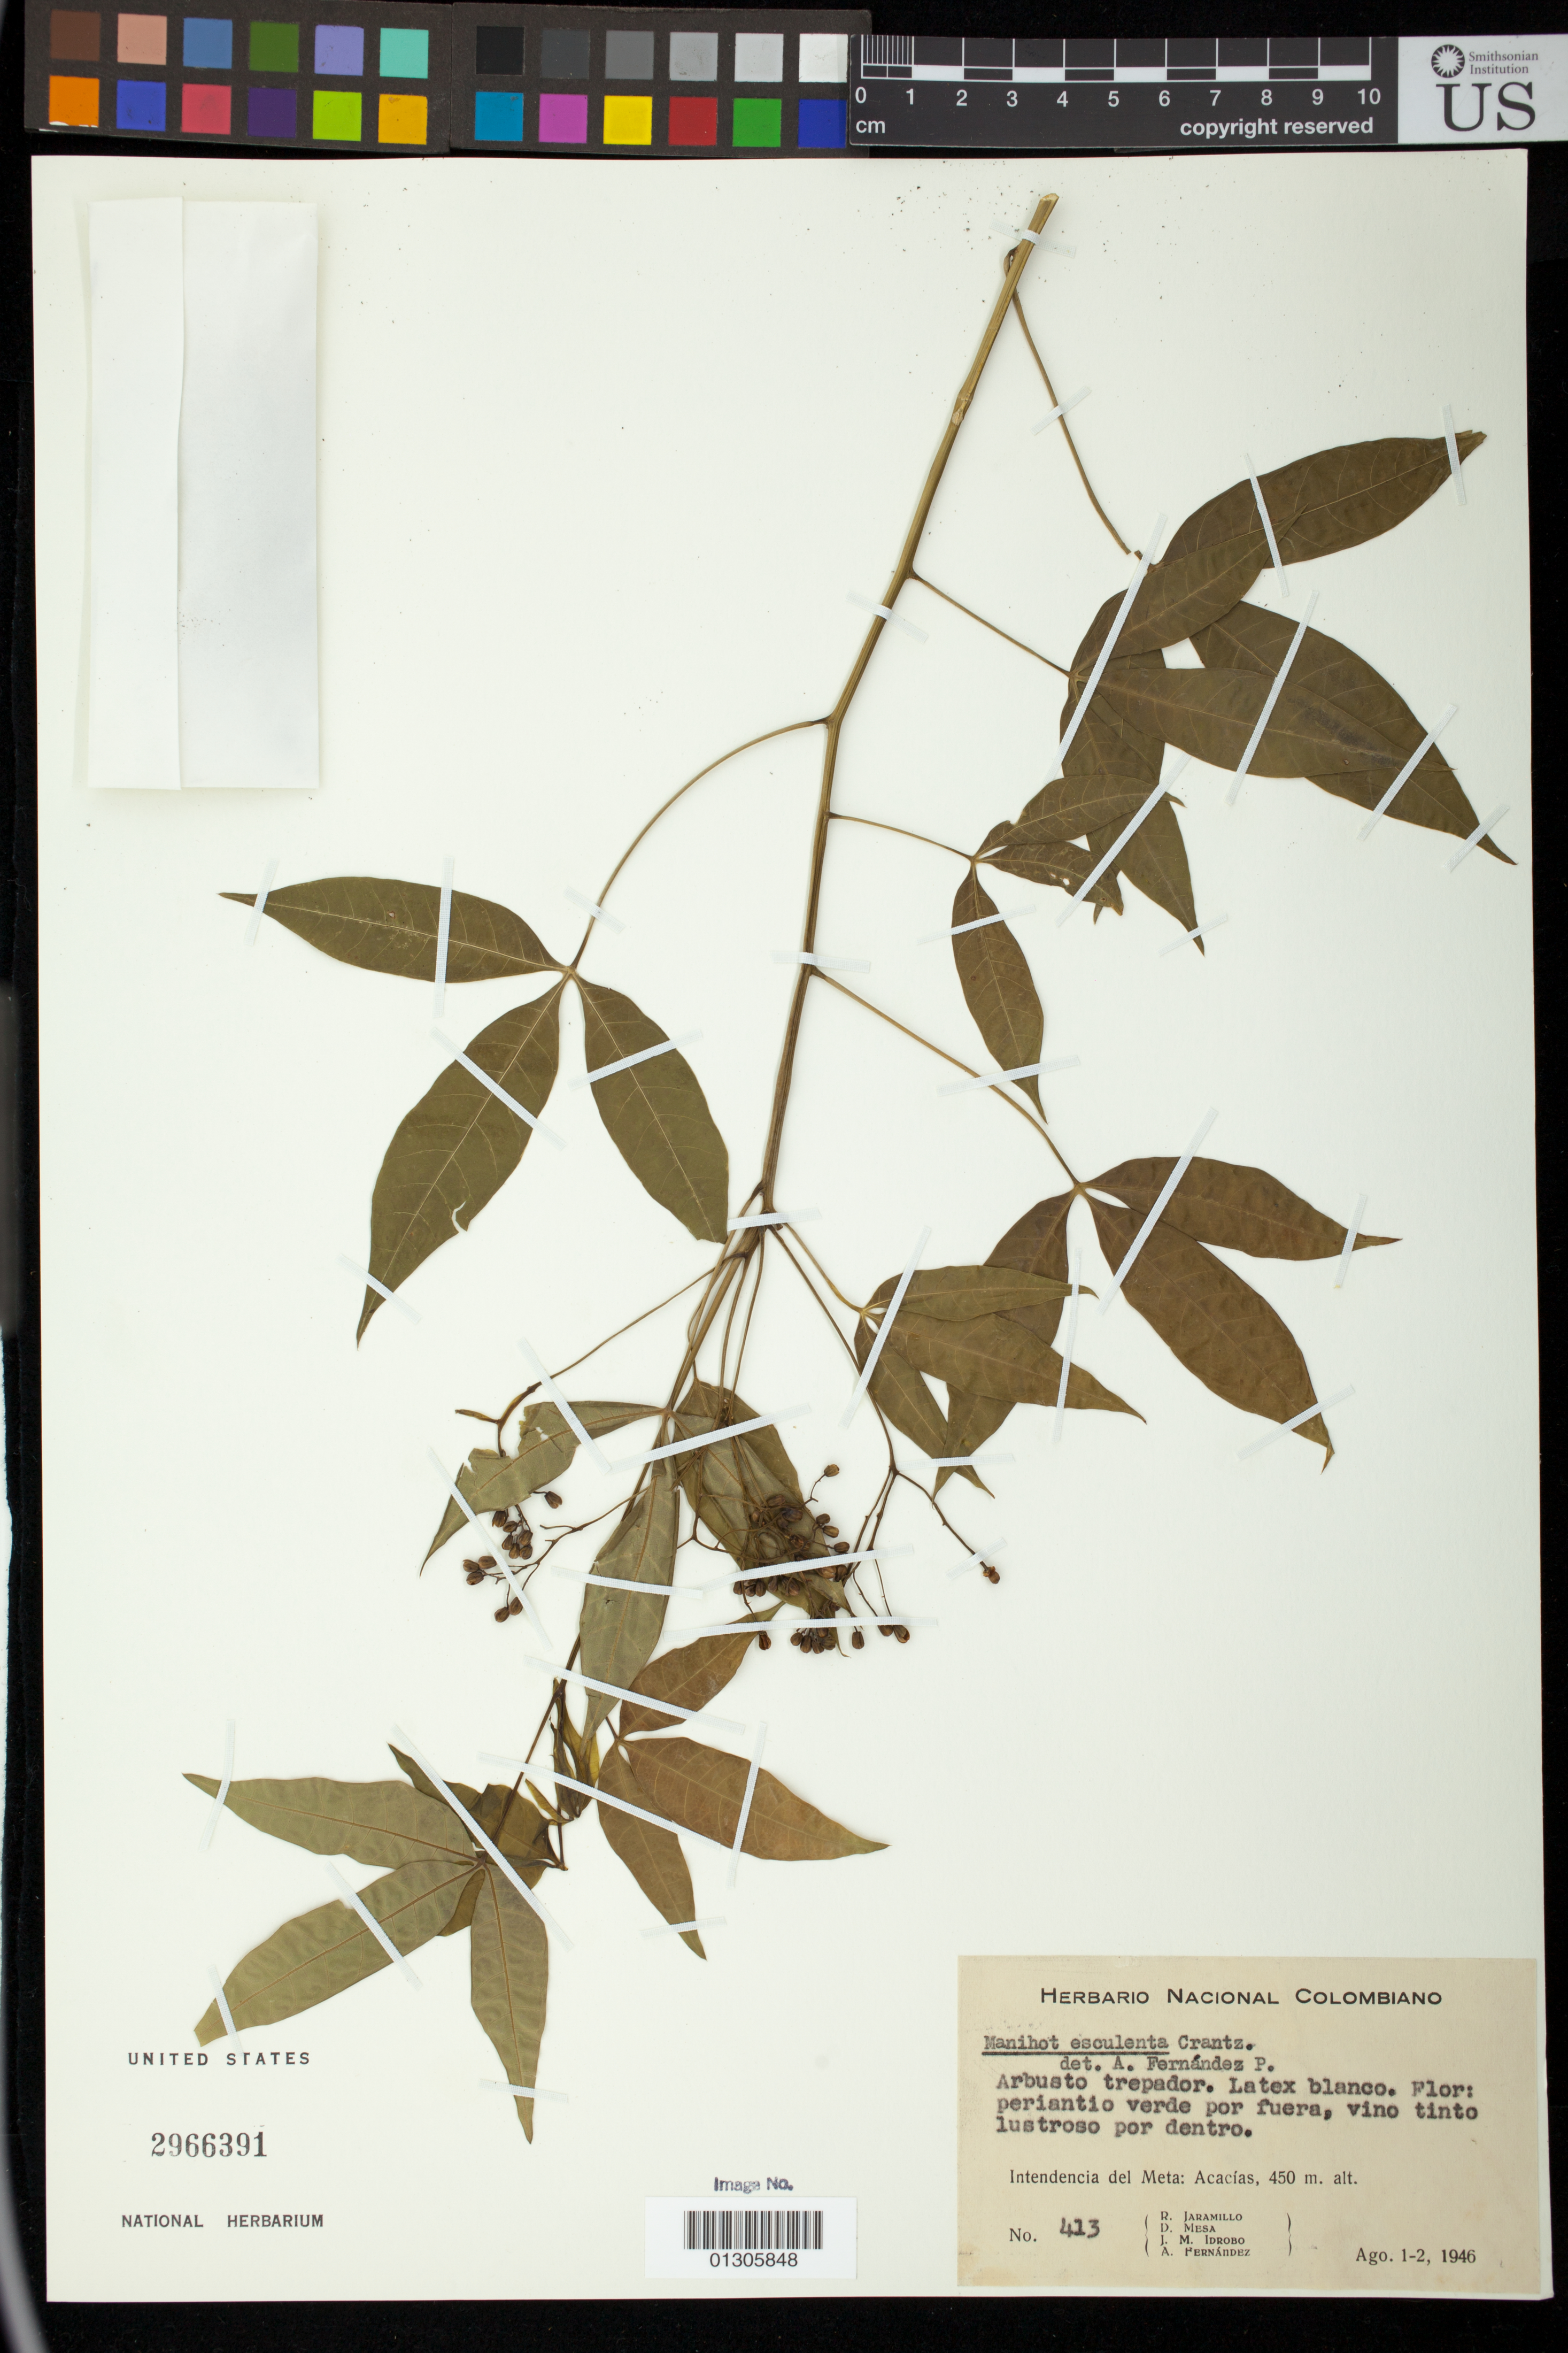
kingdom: Plantae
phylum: Tracheophyta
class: Magnoliopsida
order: Malpighiales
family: Euphorbiaceae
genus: Manihot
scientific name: Manihot brachyloba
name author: Müll. Arg.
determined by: Mendoza, M.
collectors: R. Jaramillo M., D. Mesa, J. M. Idrobo & A. Fernandes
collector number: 413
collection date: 1946-01-08/1946-08-02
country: Colombia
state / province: Meta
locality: Acacias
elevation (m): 450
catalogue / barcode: US 2966391